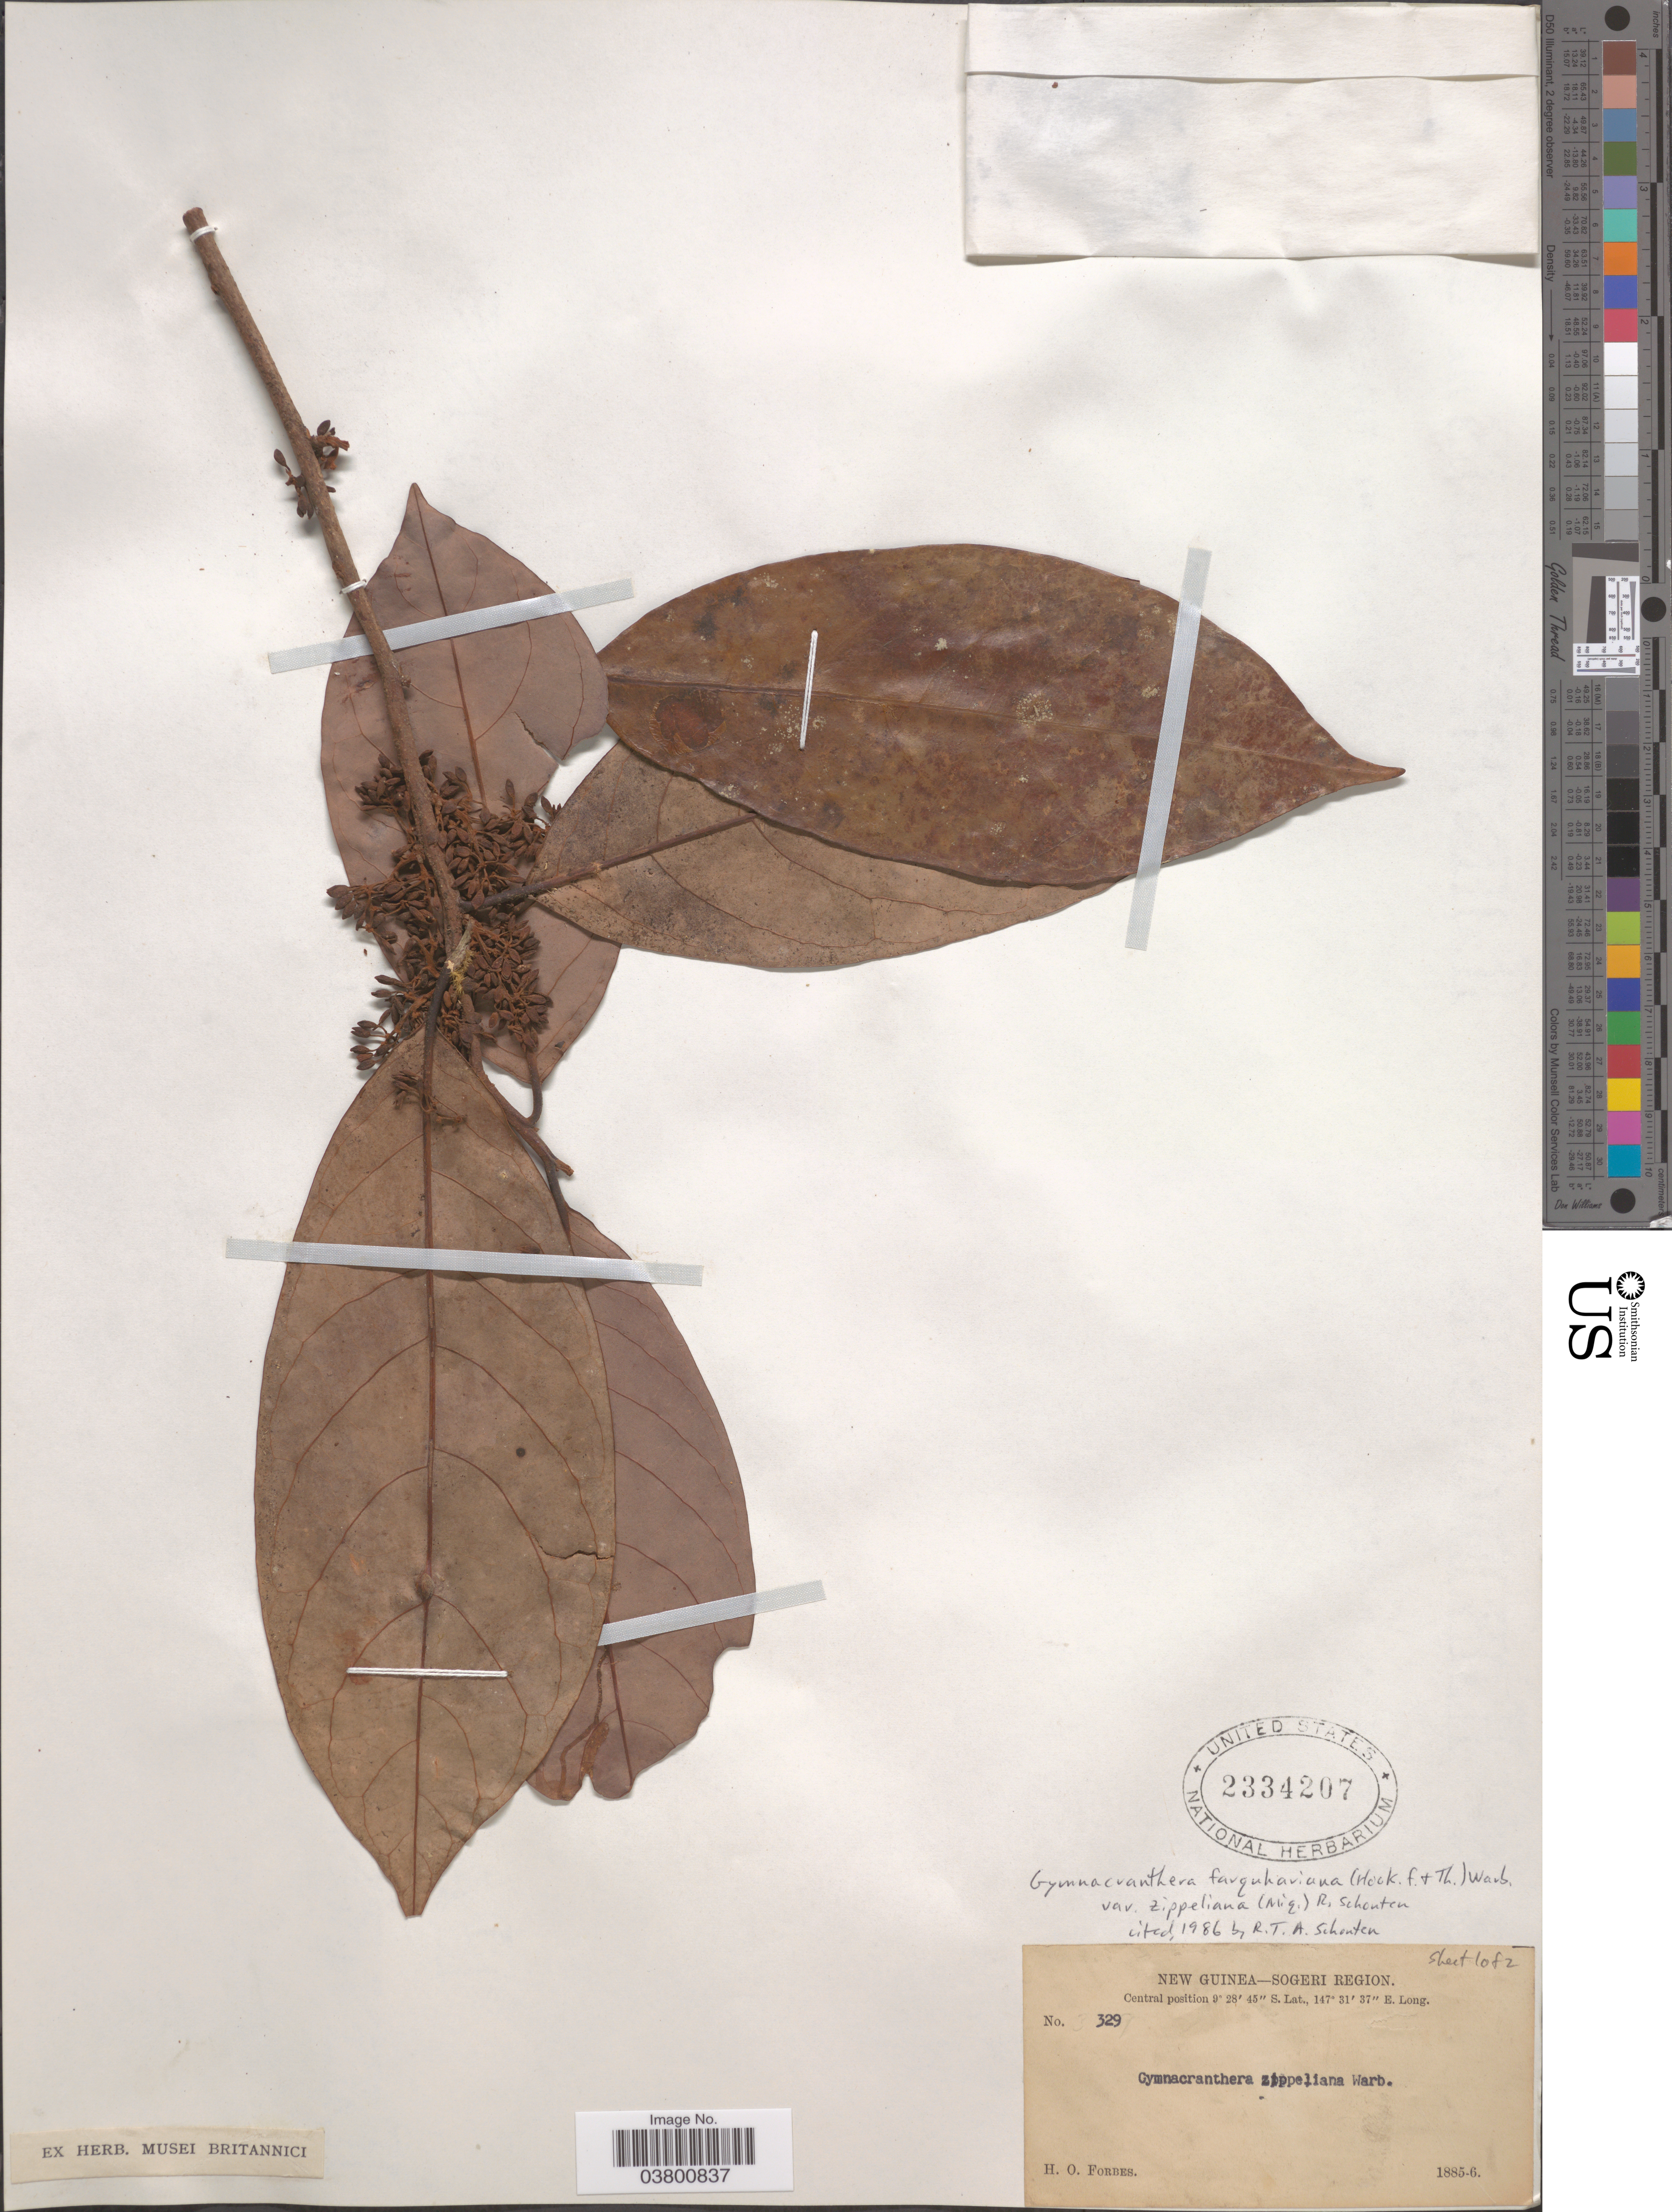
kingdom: Plantae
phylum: Tracheophyta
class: Magnoliopsida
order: Magnoliales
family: Myristicaceae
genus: Gymnacranthera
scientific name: Gymnacranthera farquhariana var. zippeliana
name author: (Miq.) R.T.A. Schouten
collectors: H. O. Forbes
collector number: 329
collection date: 1885/1886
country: Papua New Guinea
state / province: Central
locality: New Guinea - Sogeri Region. Central position.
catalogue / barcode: US 2334207